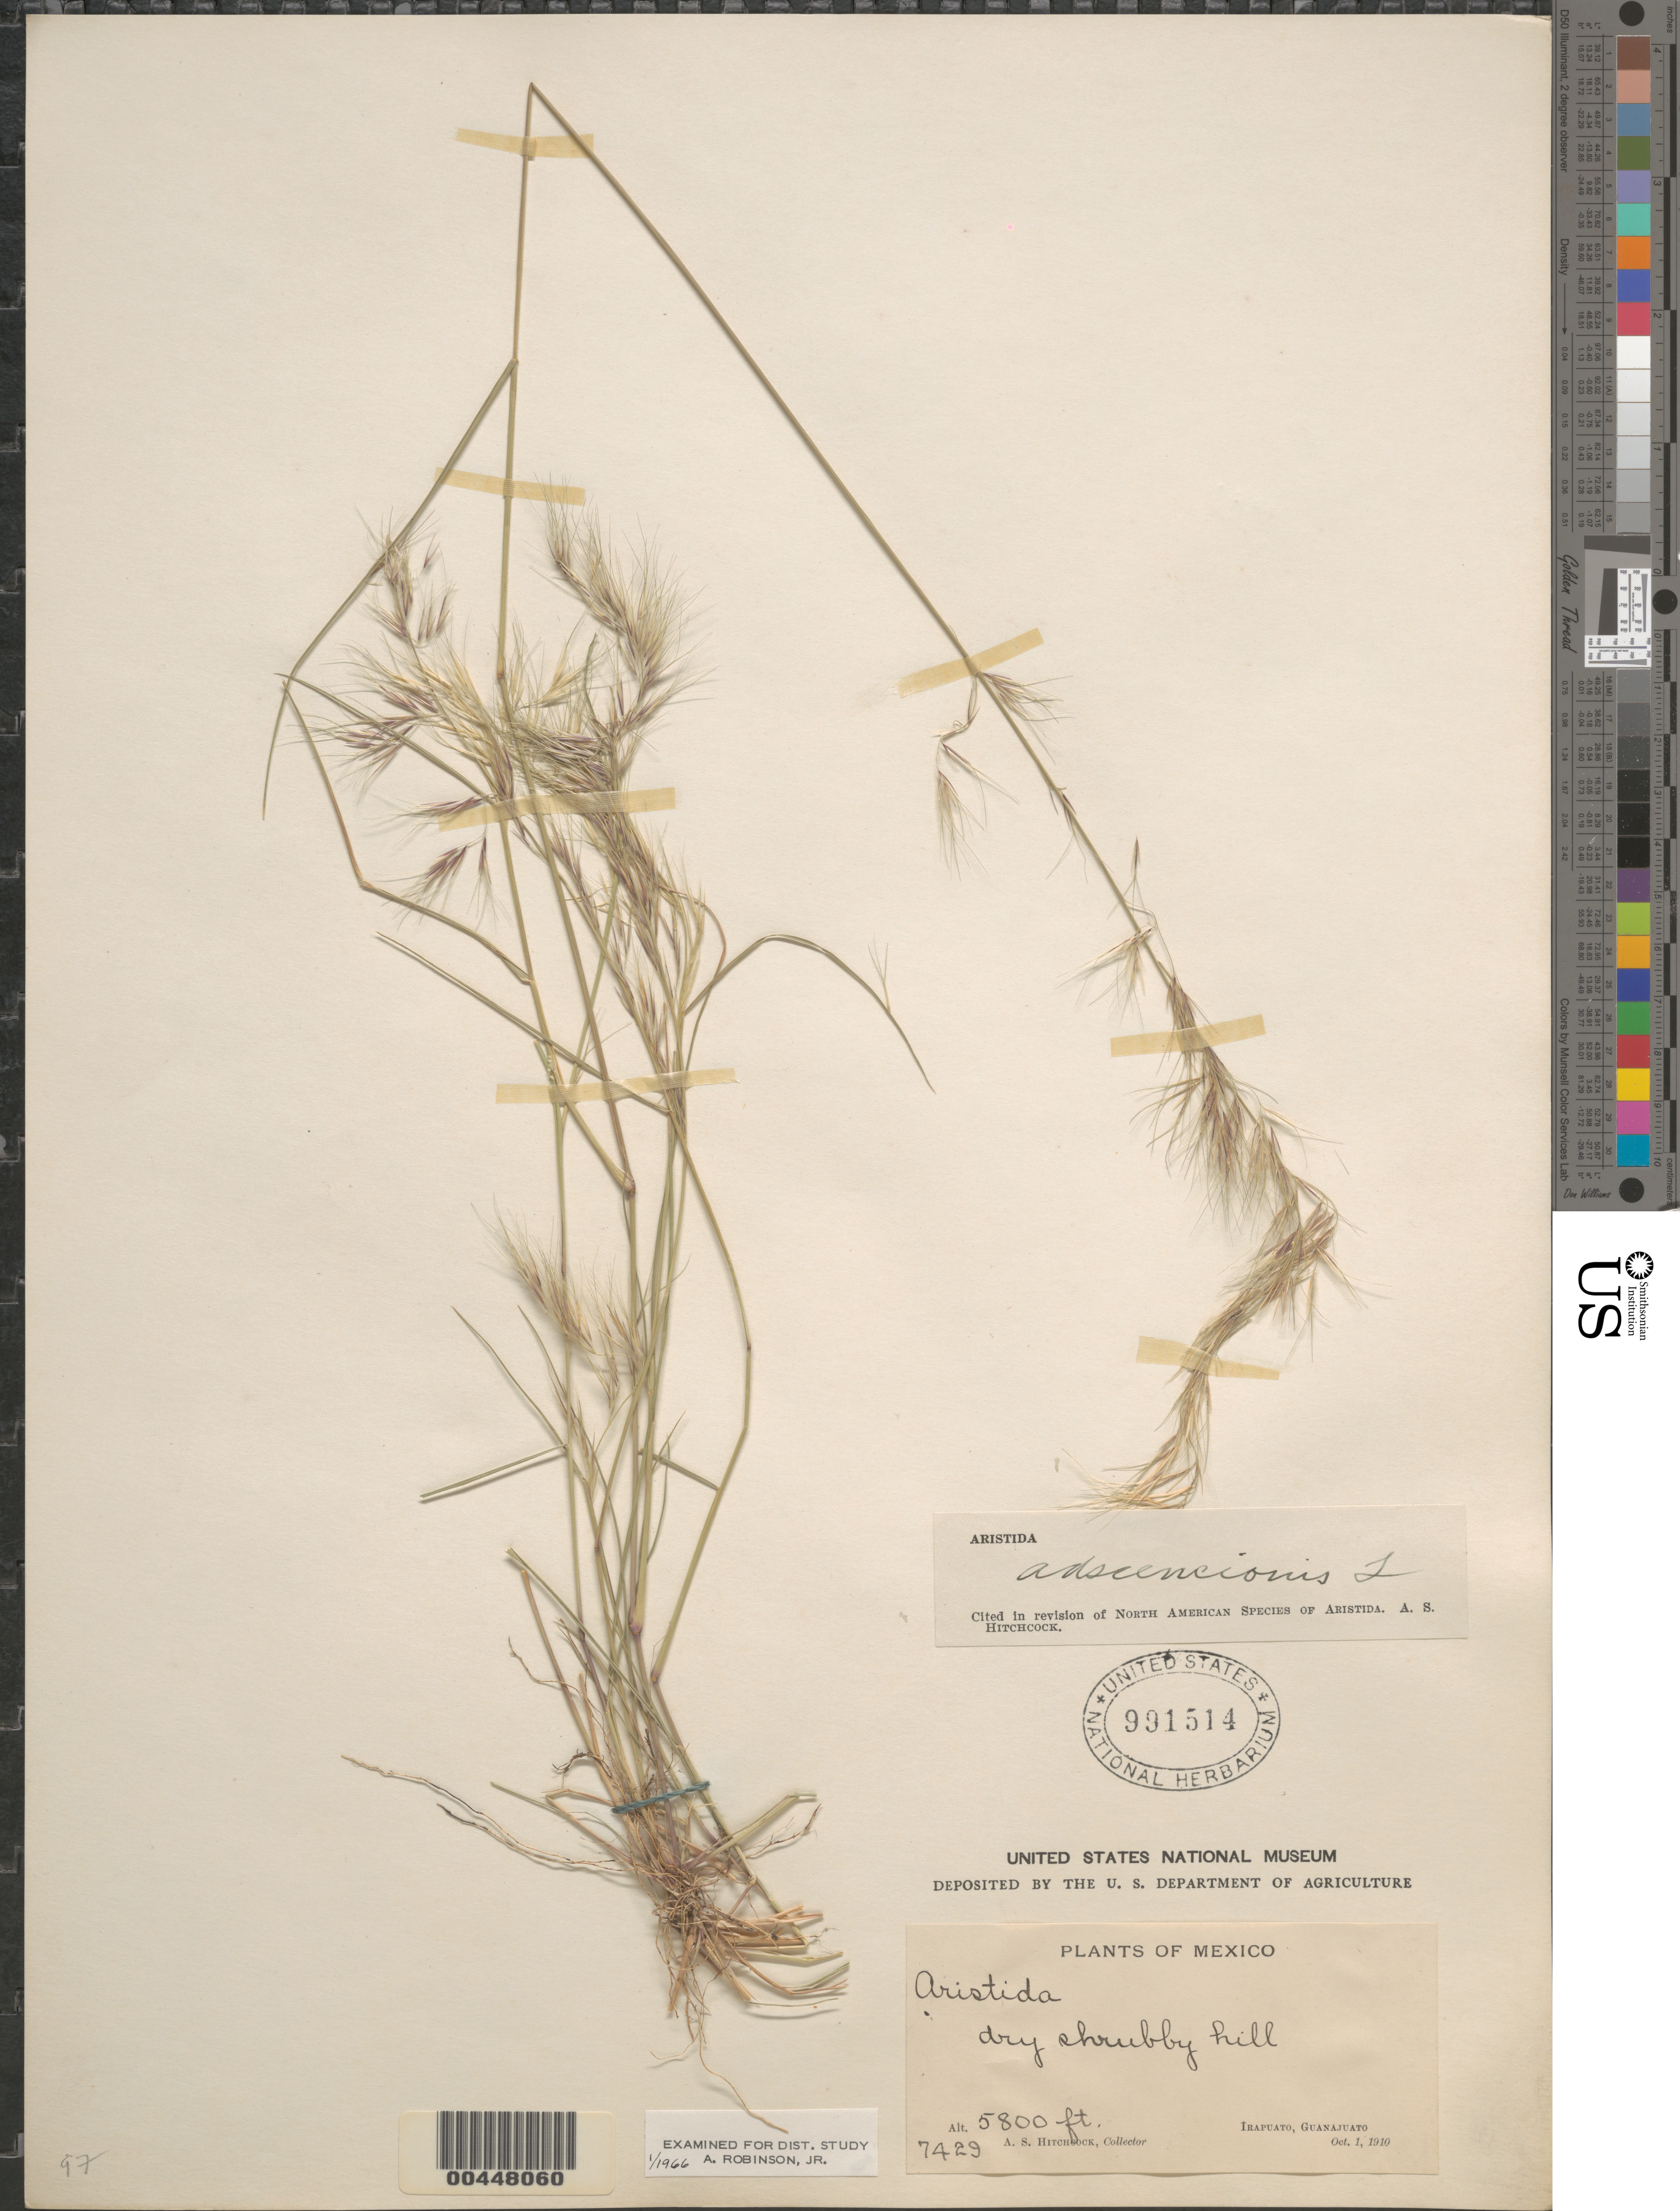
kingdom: Plantae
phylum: Tracheophyta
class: Liliopsida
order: Poales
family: Poaceae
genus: Aristida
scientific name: Aristida adscensionis var. adscensionis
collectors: A. S. Hitchcock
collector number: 7429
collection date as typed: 1 Oct 1910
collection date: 1910-10-01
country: Mexico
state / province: Guanajuato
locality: Irapuato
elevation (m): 1768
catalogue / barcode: US 991514